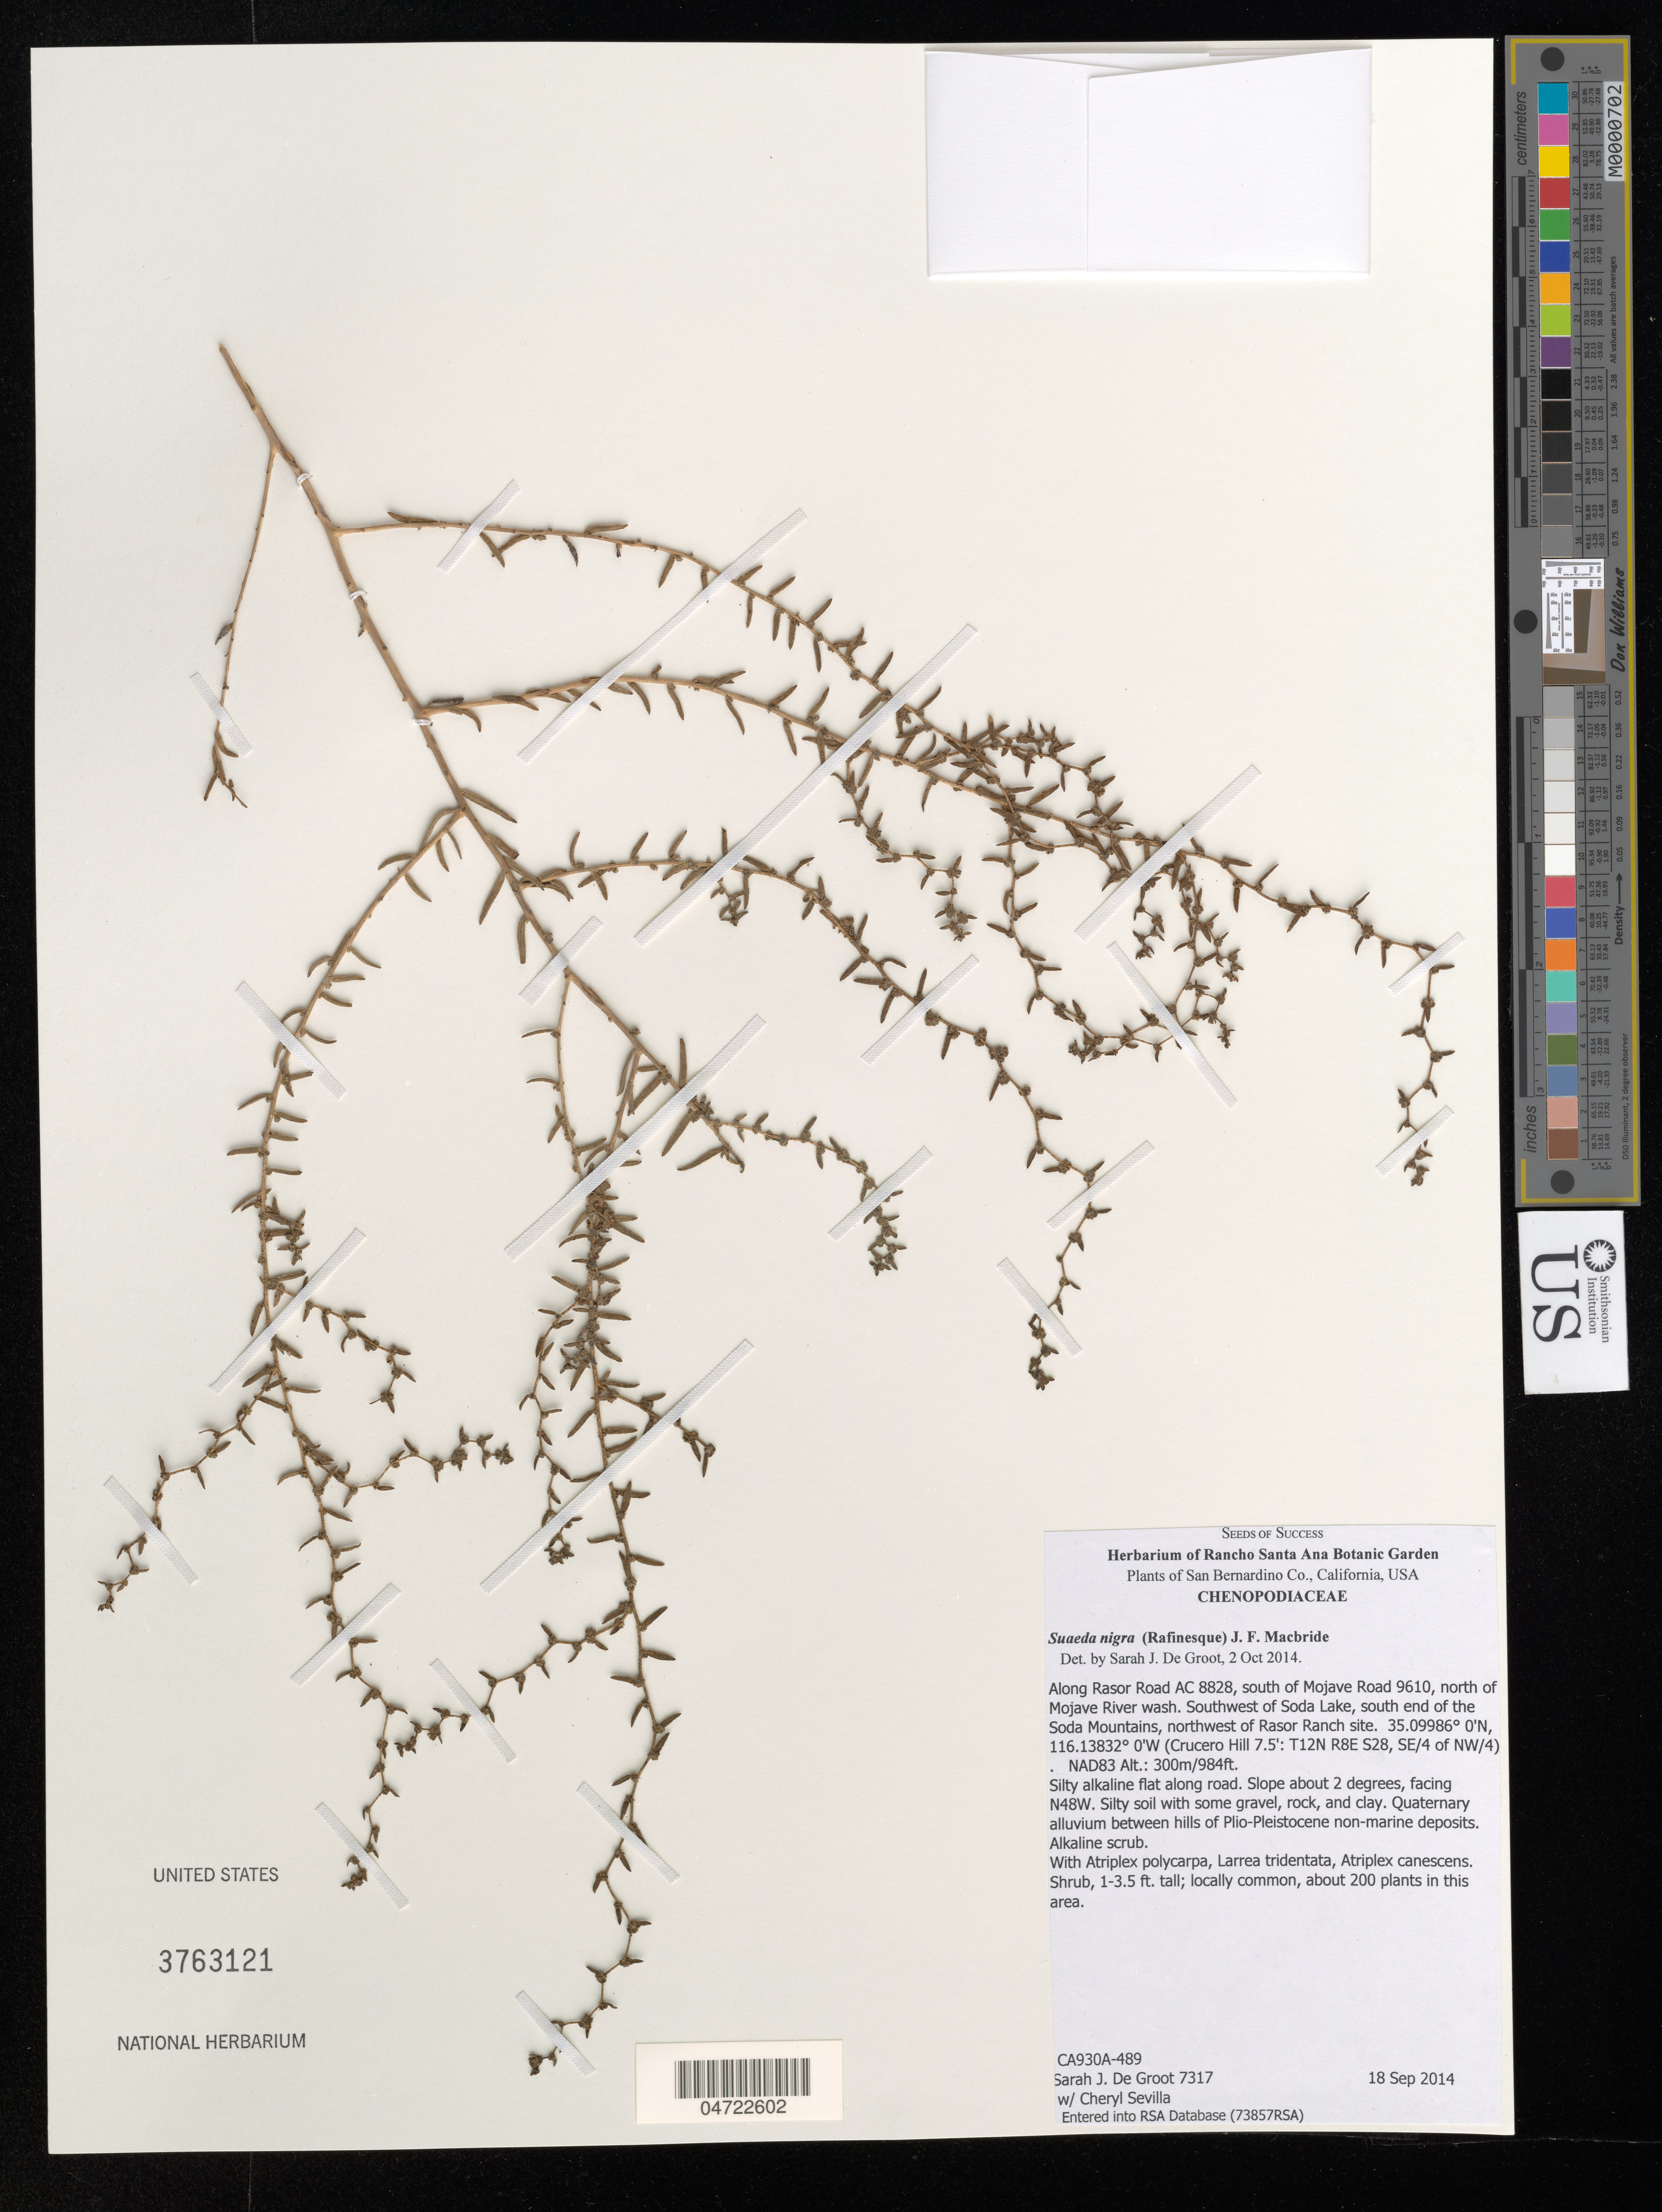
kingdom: Plantae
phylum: Tracheophyta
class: Magnoliopsida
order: Caryophyllales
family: Amaranthaceae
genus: Suaeda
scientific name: Suaeda nigra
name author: (Raf.) J.F. Macbr.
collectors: S. De Groot & C. Sevilla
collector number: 7317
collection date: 2014-09-18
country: United States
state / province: California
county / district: San Bernardino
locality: San Bernardino Co. Along Rasor Road AC 8828, south of Mojave Road 9610, north of Mojave River wash. Southwest of Soda Lake, south end of the Soda Mountains, northwest of Rasor Ranch site. (Crucero Hill 7.5': T12N R8E S28, SE/4 of NW/4).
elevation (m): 300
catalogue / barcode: US 3763121